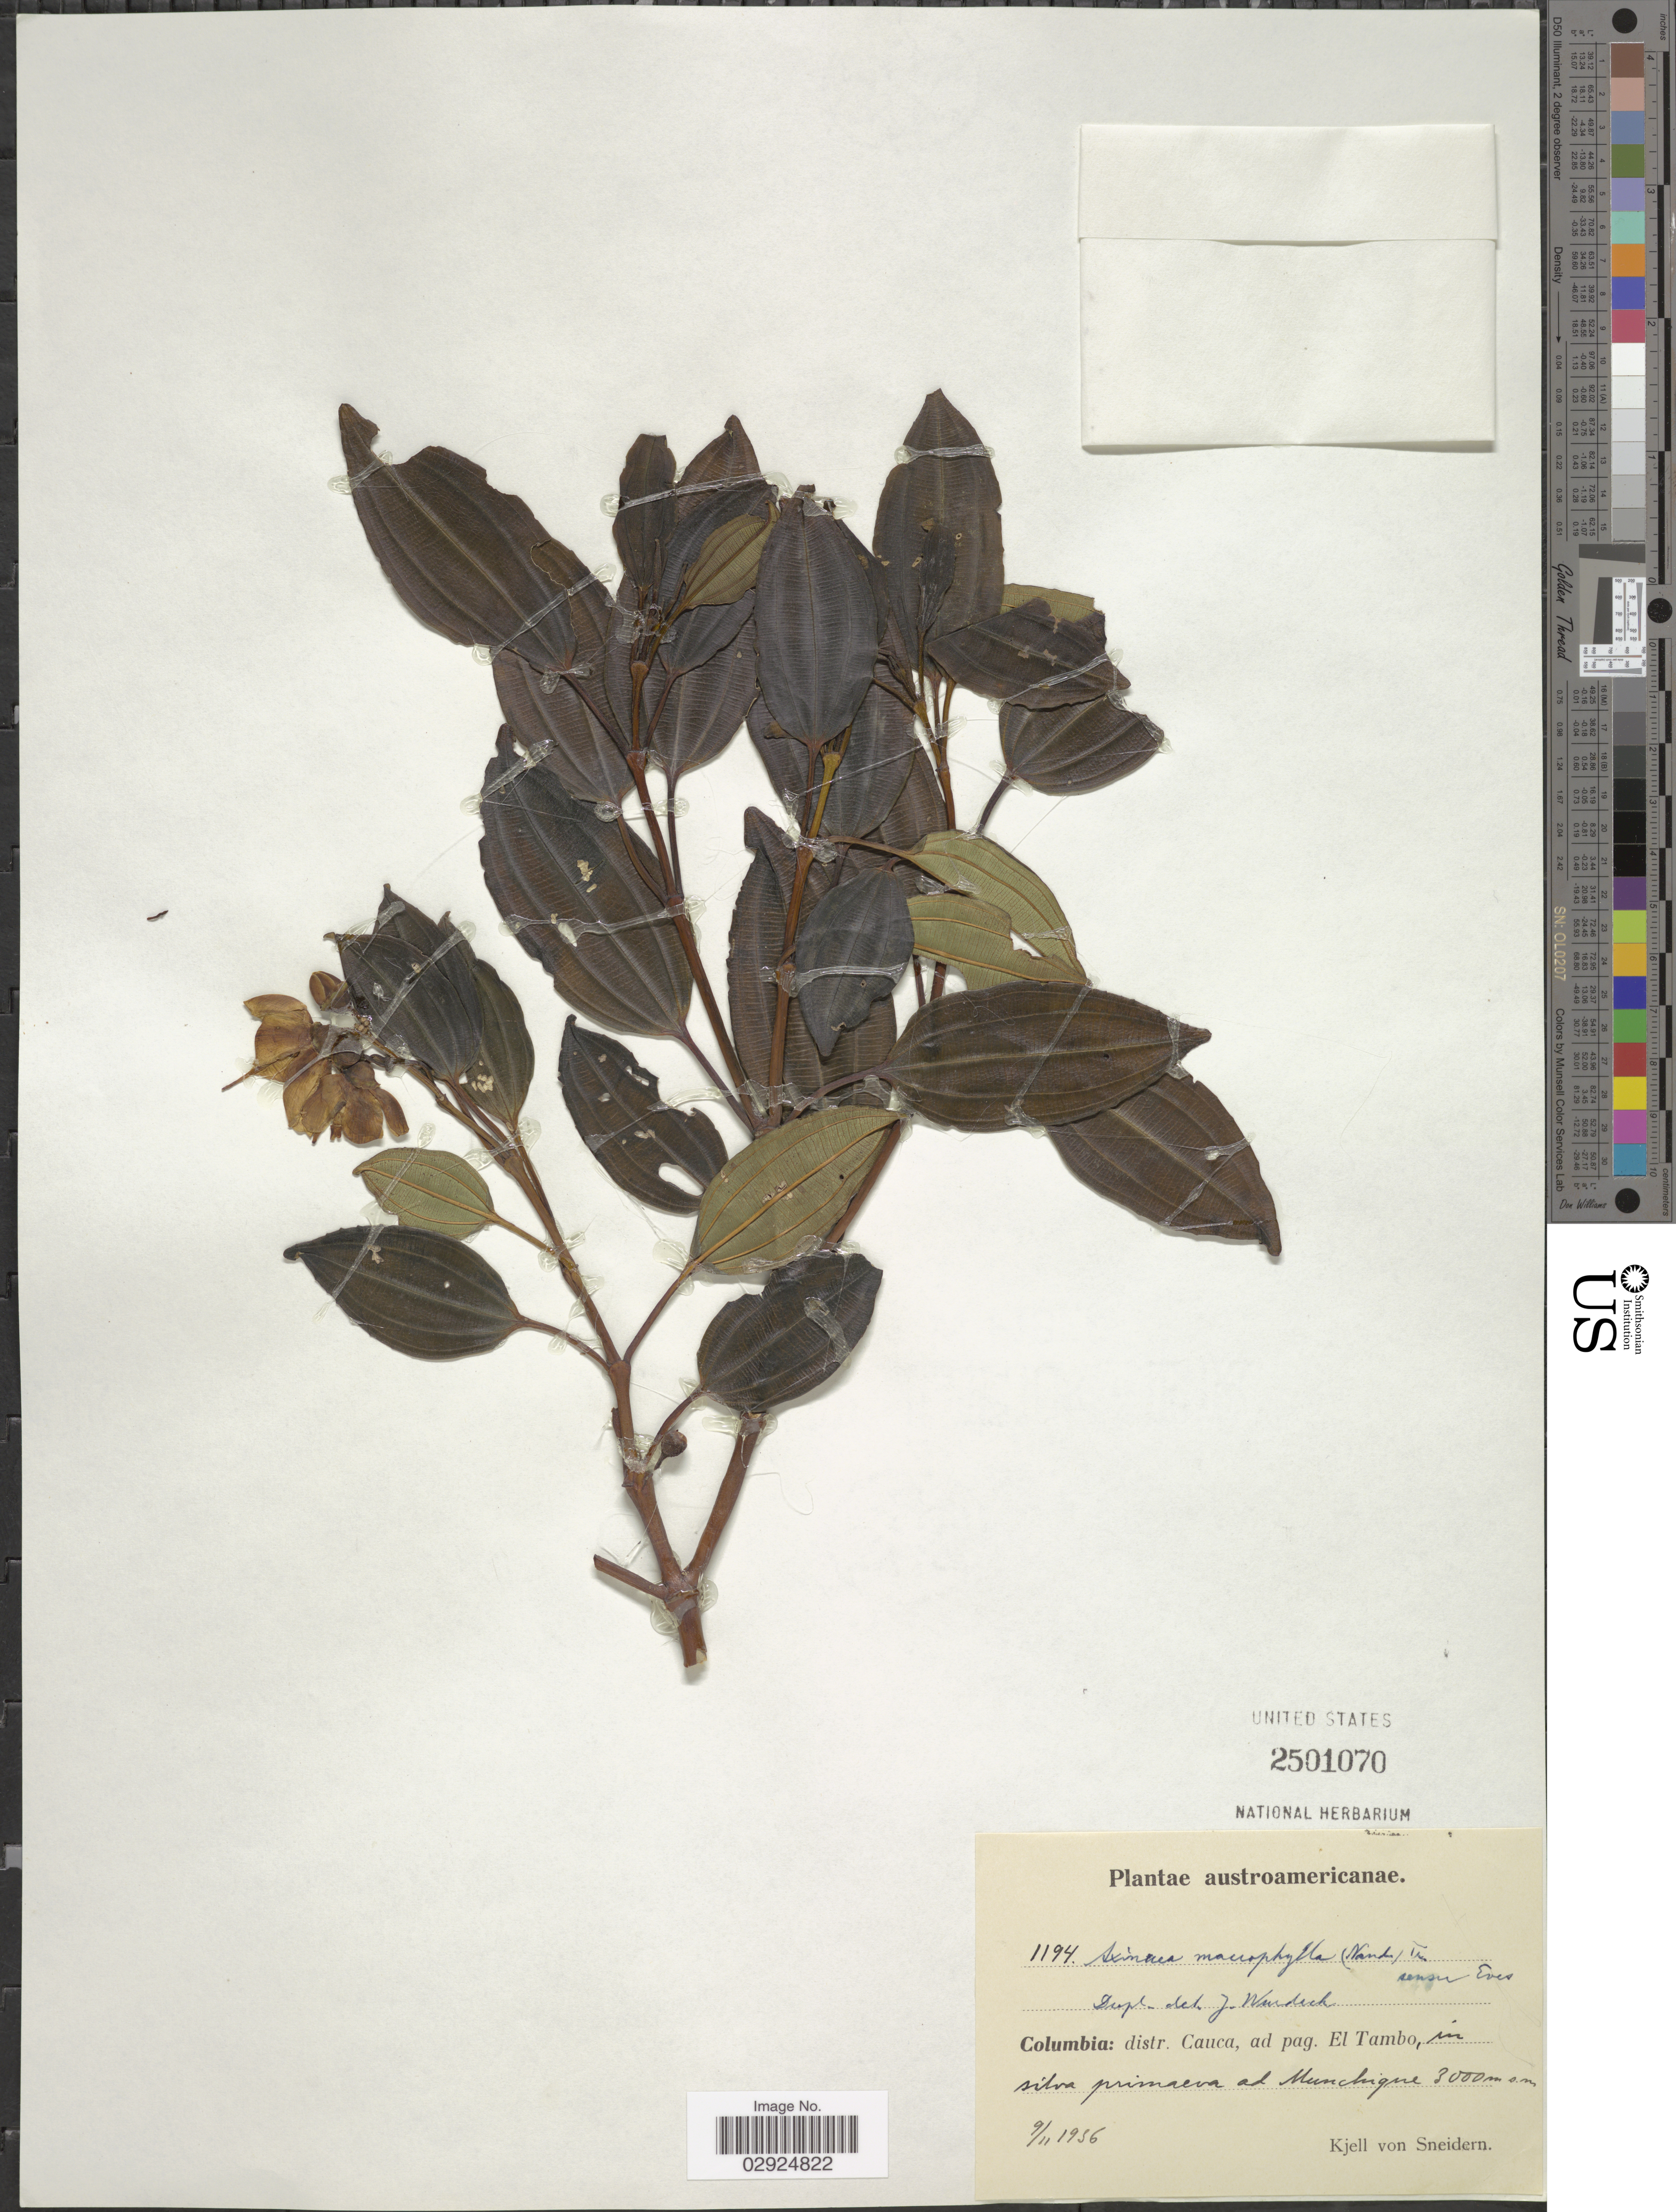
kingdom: Plantae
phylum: Tracheophyta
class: Magnoliopsida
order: Myrtales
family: Melastomataceae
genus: Axinaea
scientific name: Axinaea macrophylla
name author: (Naudin) Triana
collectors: K. von Sneidern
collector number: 1194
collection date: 1936-11-09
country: Colombia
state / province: Cauca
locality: Distr. Cauca, ad pag. El Tambo, in silva primaeva ad Munchique.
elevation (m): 3000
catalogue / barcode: US 2501070